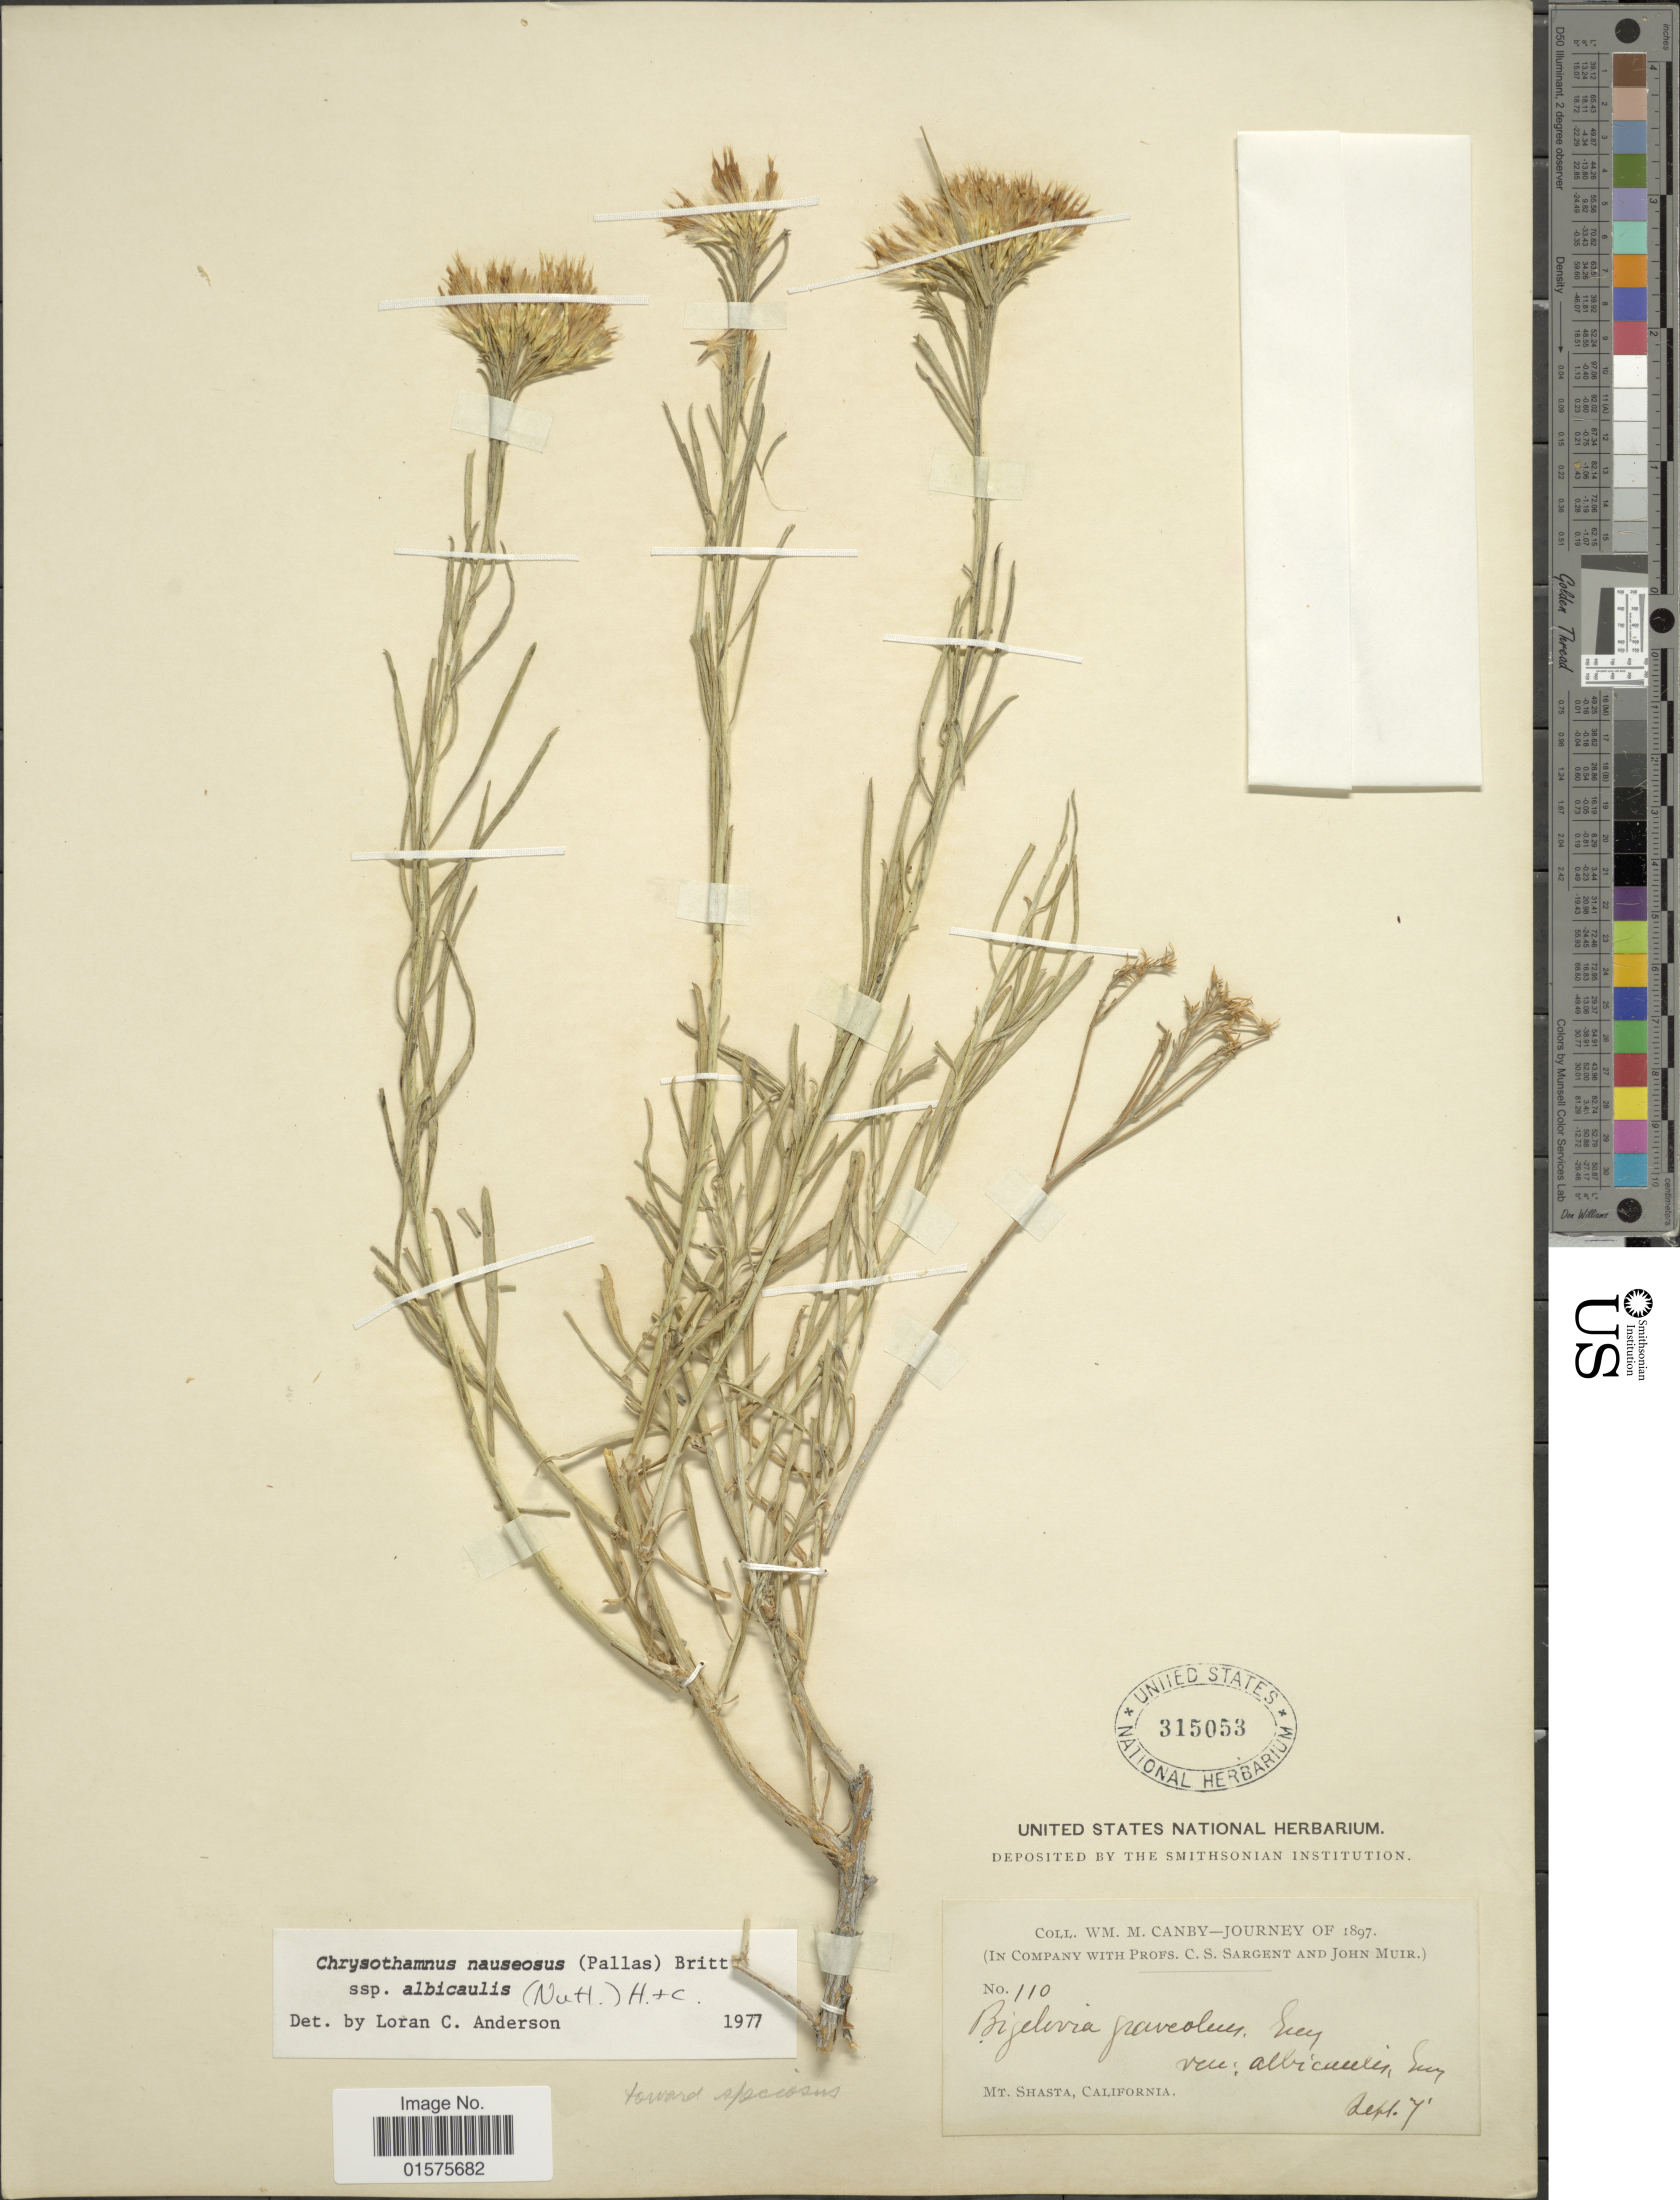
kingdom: Plantae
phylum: Tracheophyta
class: Magnoliopsida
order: Asterales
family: Asteraceae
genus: Ericameria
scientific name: Ericameria nauseosa var. speciosa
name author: (Nutt.) G.L. Nesom & G.I. Baird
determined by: Urbatsch, Lowell E., Curator (LSU), Louisiana State University (UNITED STATES)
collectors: W. M. Canby, C. S. Sargent & J. Muir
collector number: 110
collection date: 1897-09-07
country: United States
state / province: California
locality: Mt. Shasta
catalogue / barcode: US 315053